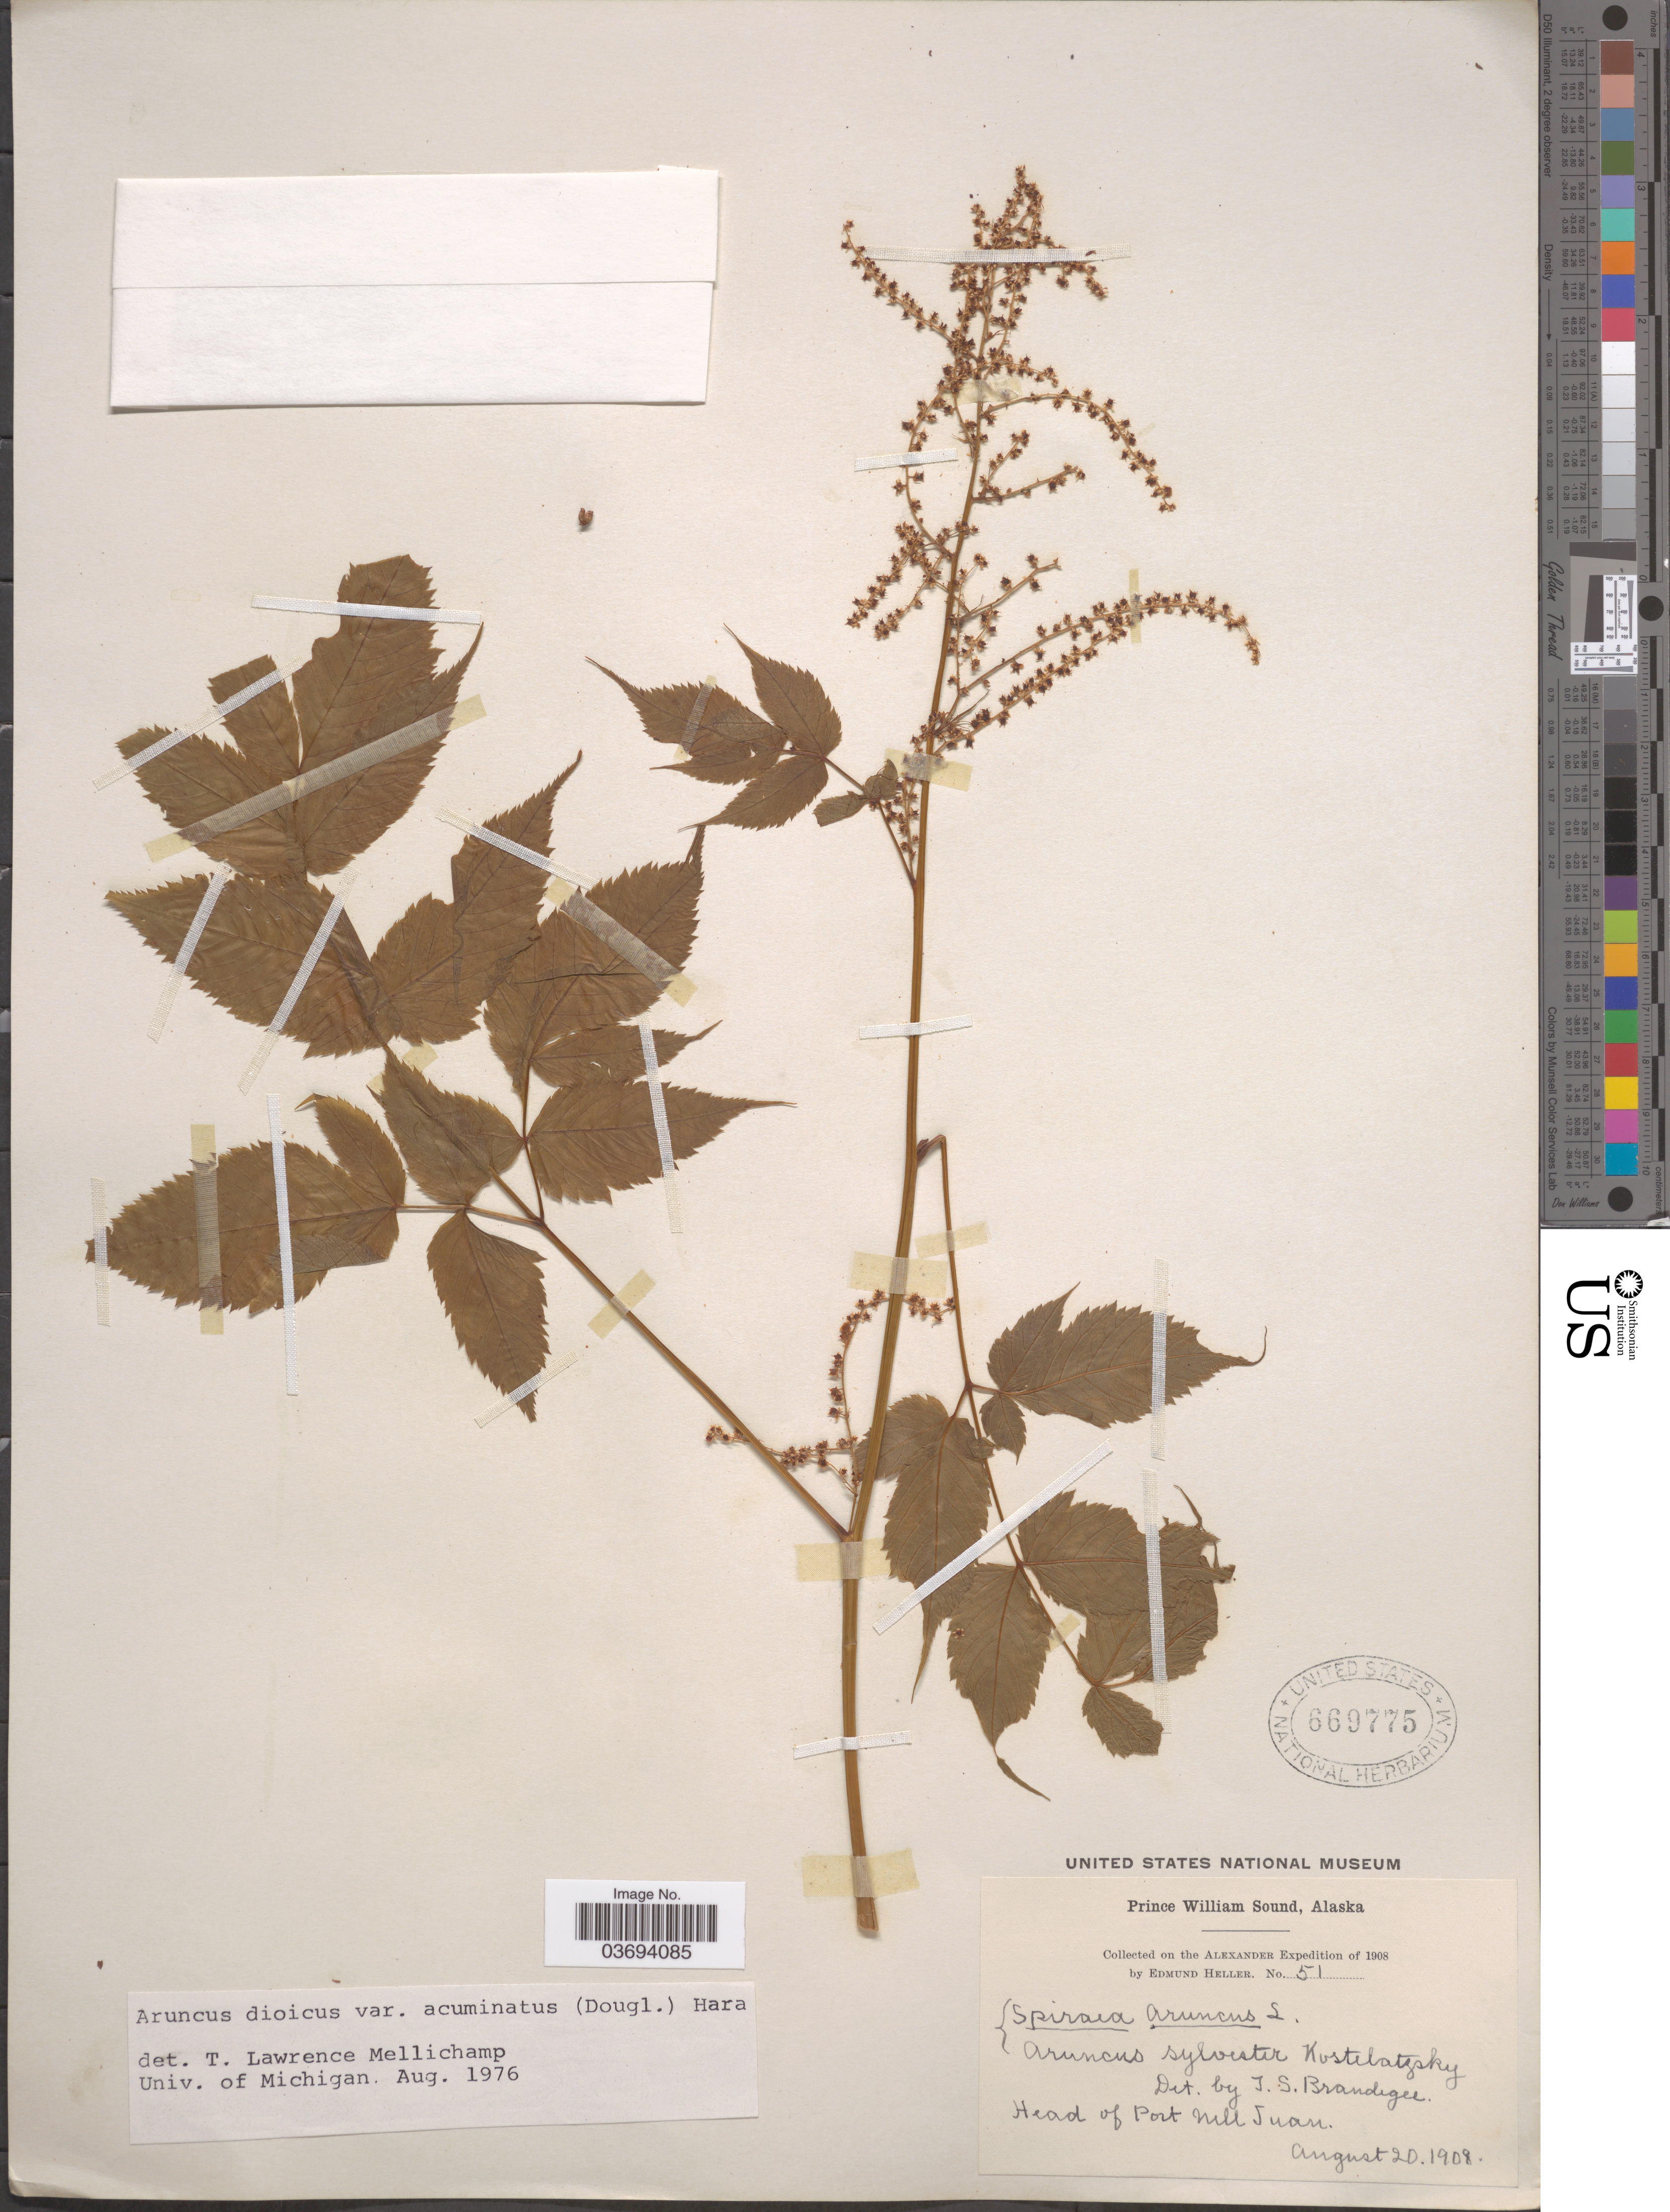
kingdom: Plantae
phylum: Tracheophyta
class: Magnoliopsida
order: Rosales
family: Rosaceae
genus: Aruncus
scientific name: Aruncus dioicus var. acuminatus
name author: (Rydb.) H. Hara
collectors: E. Heller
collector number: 51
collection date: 1908-08-20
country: United States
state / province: Alaska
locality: Prince William Sound. Head of Port Nell Juan.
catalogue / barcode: US 669775